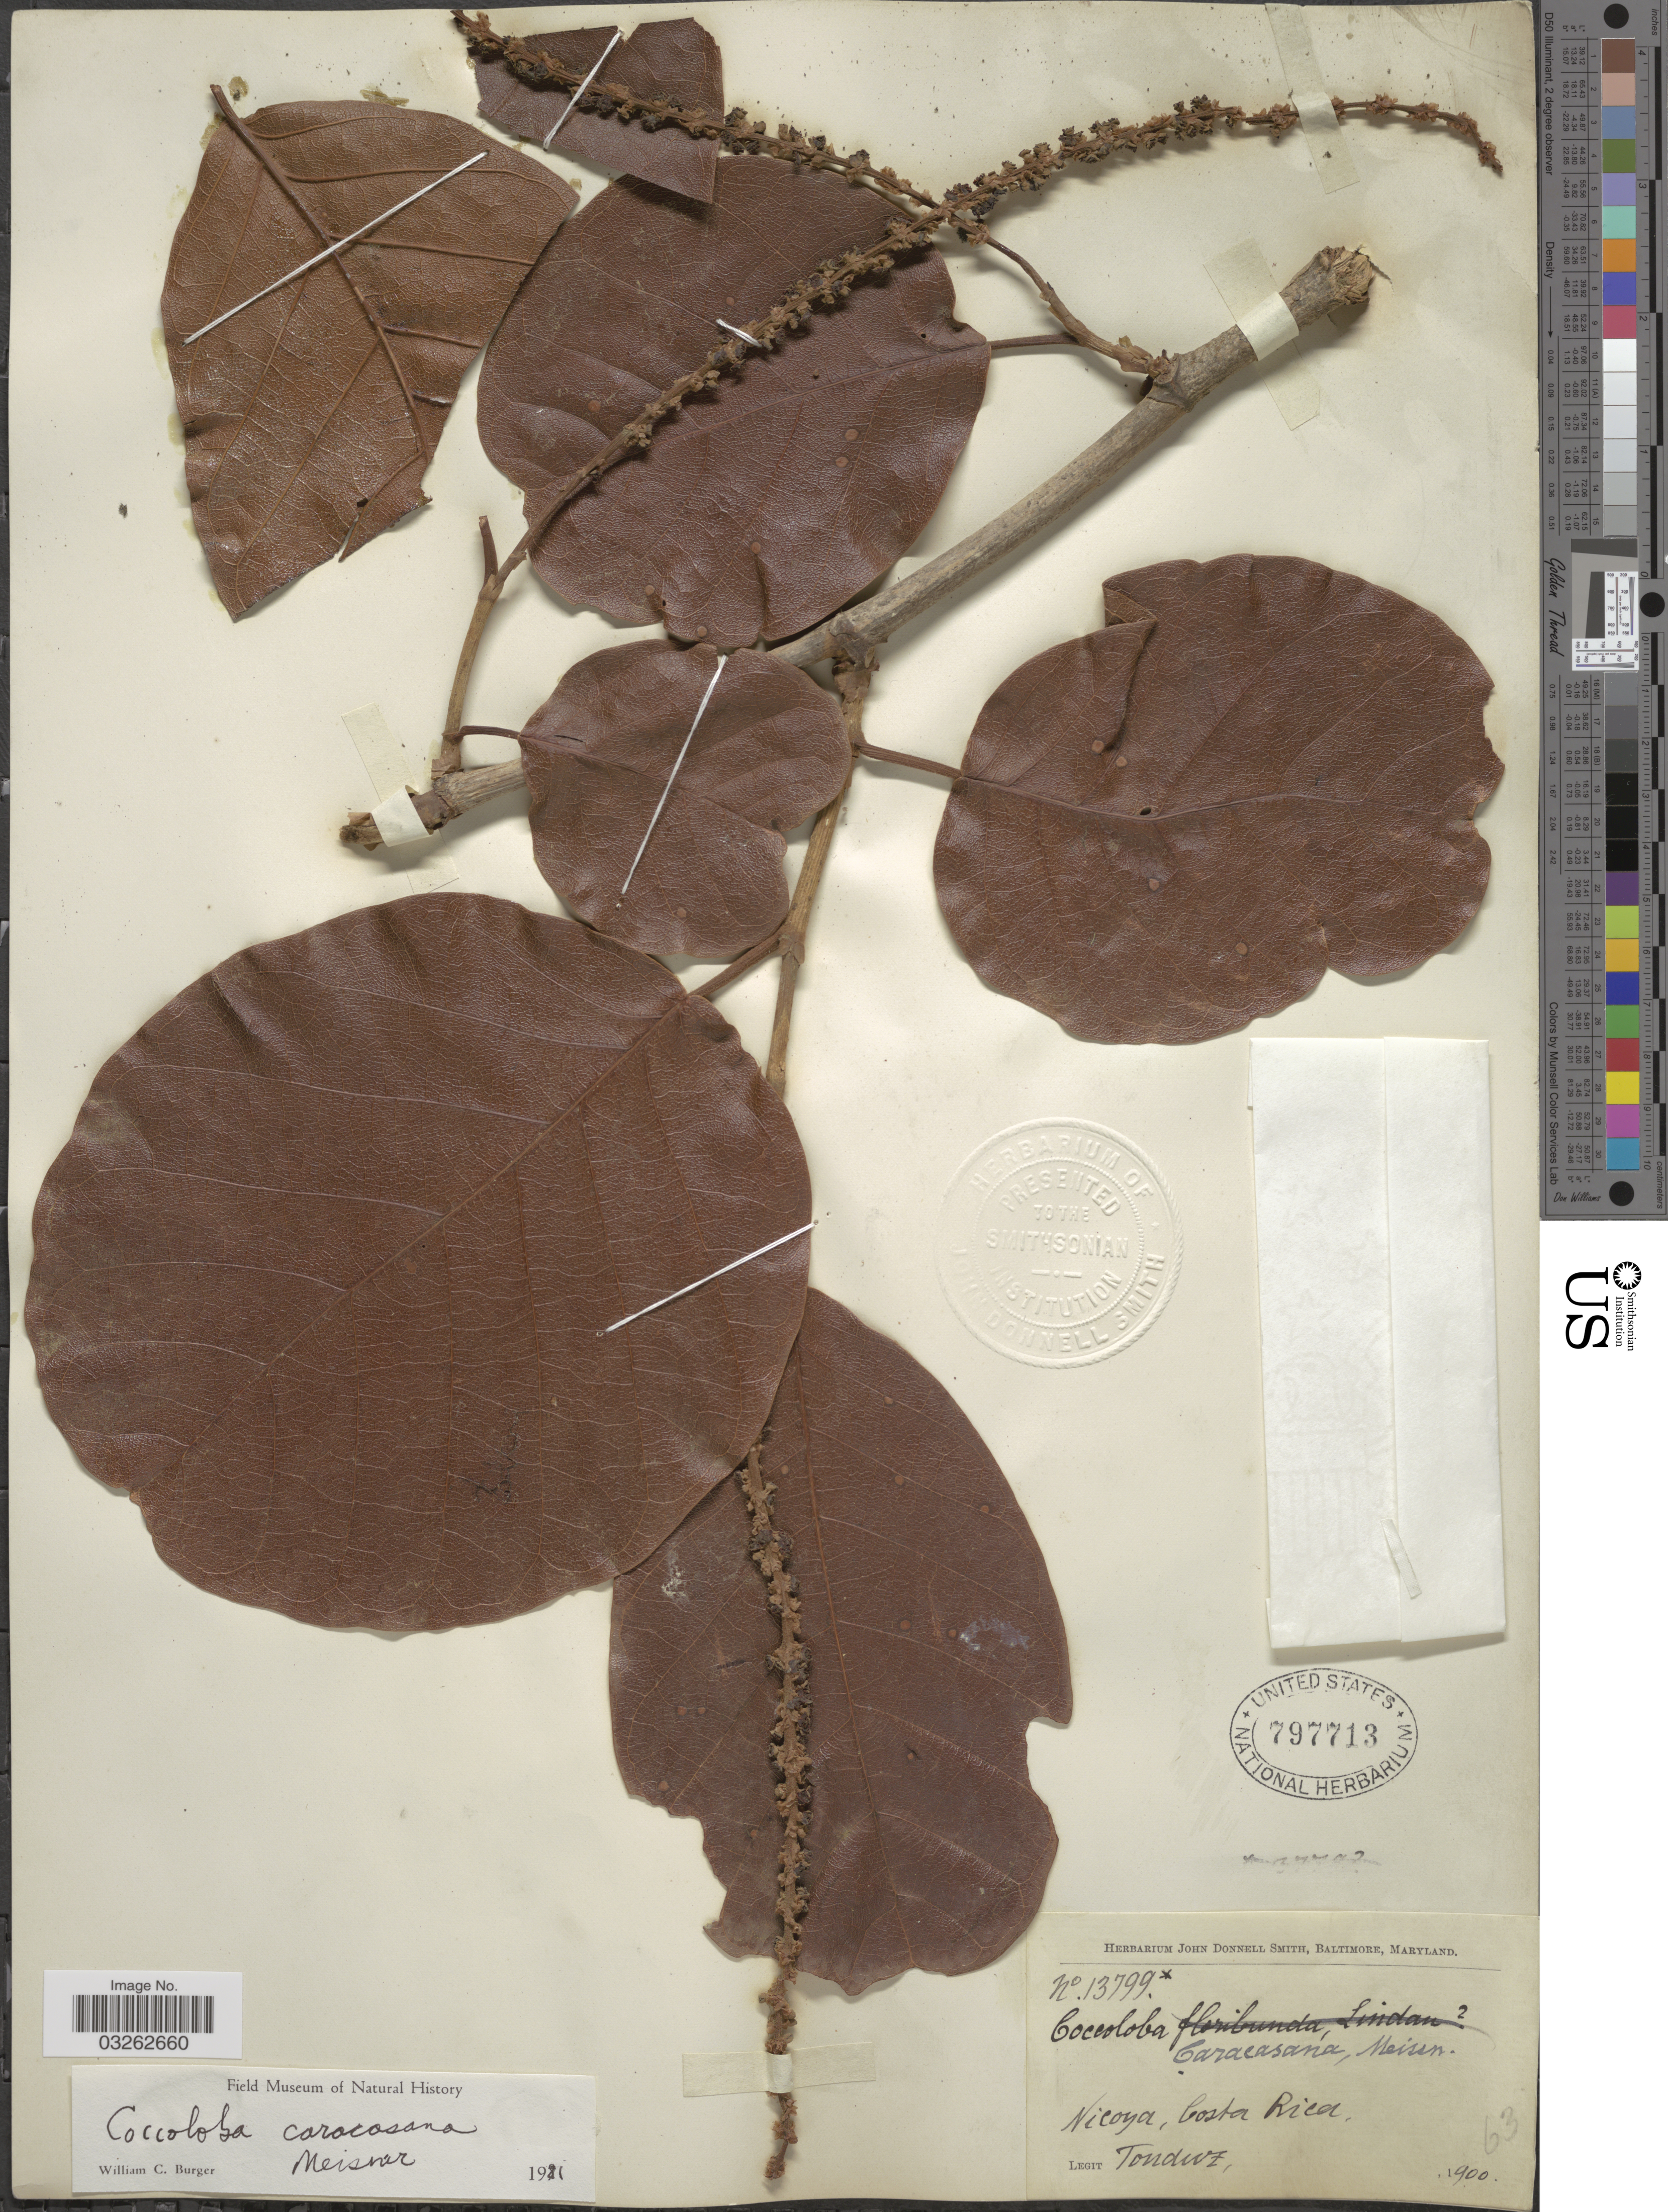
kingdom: Plantae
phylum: Tracheophyta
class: Magnoliopsida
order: Caryophyllales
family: Polygonaceae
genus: Coccoloba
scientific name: Coccoloba caracasana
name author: Meisn.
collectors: Tonduz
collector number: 13799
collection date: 1900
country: Costa Rica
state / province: Guanacaste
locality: Nicoya.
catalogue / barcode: US 797713